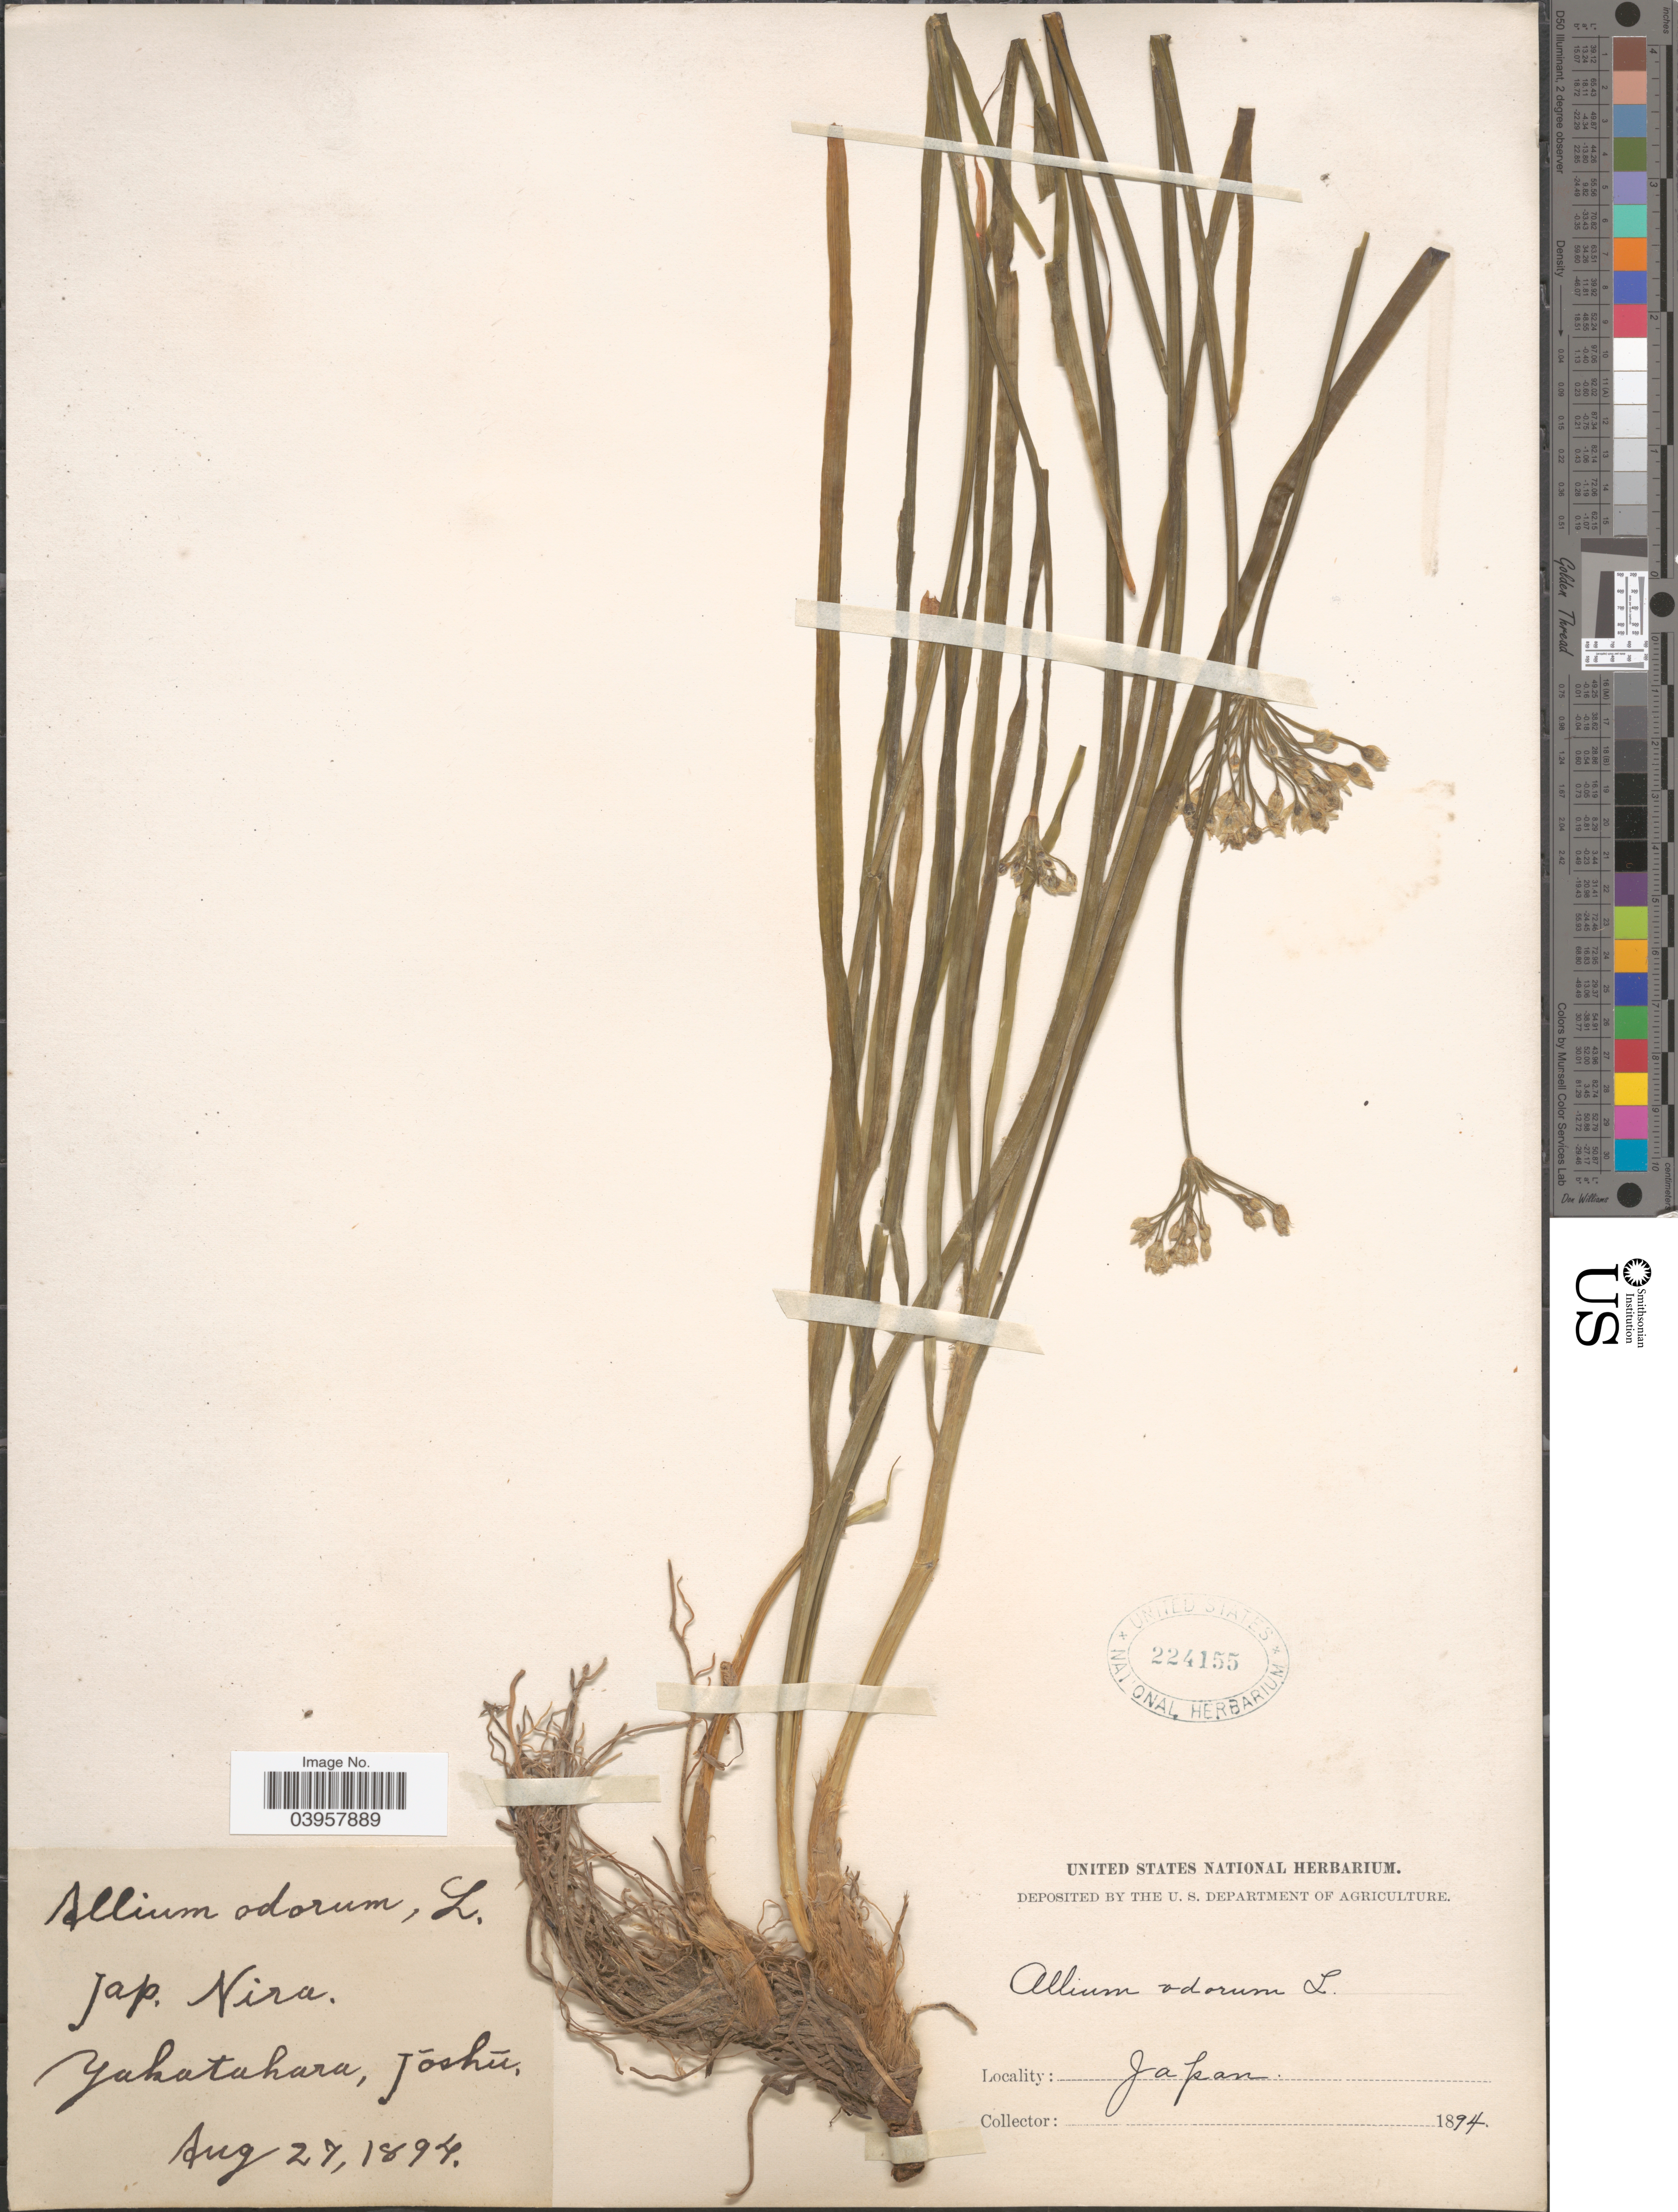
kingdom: Plantae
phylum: Tracheophyta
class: Liliopsida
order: Asparagales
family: Amaryllidaceae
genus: Allium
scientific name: Allium ramosum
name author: L.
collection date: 1894-08-27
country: Japan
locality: Yahatahara, Jōshū.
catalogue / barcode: US 224155